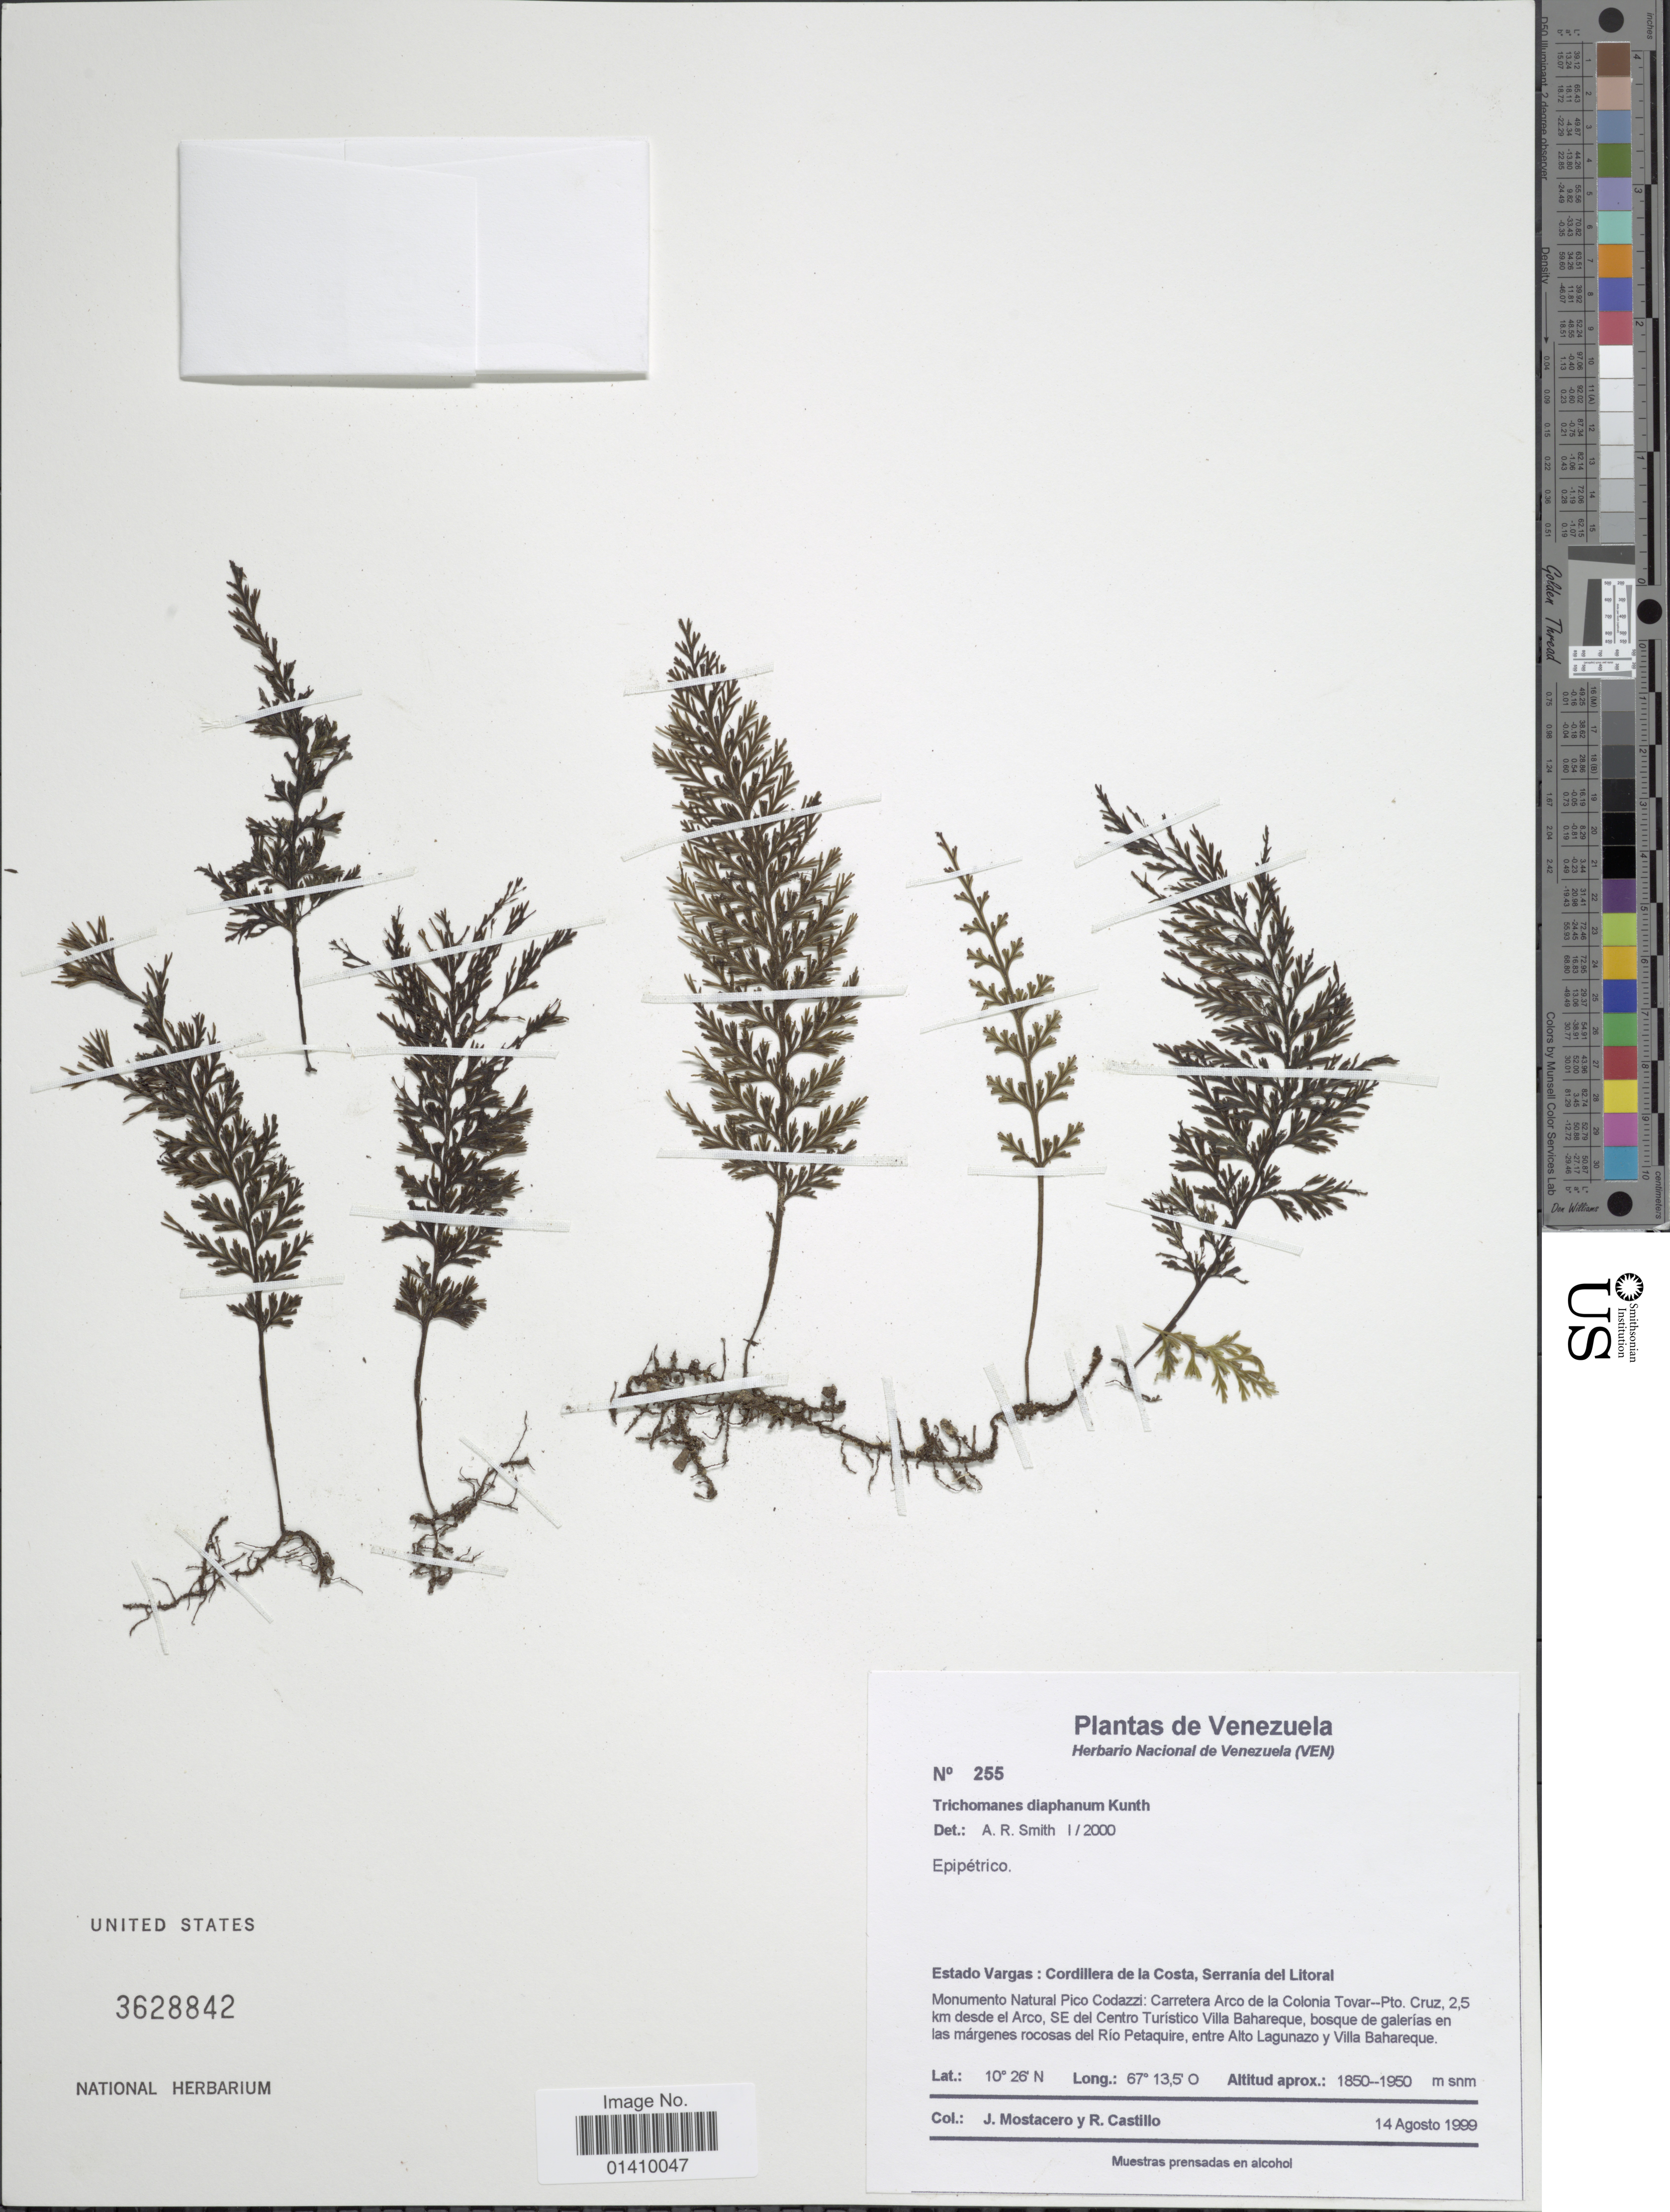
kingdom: Plantae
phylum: Tracheophyta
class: Polypodiopsida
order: Hymenophyllales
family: Hymenophyllaceae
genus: Polyphlebium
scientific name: Polyphlebium diaphanum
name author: (Kunth) Ebihara & Dubuisson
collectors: J. Mostacero & R. Castillo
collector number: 255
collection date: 1999-08-14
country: Venezuela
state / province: Vargas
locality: Estado Vargas: Cordillera de la Costa Serrania del Litoral monumento natural Pico Codazzi: Carretera Arco de la Colonia Tovar Pto Cruz 2.5 km desde el Arco SE del Centro Turistico Villa Bahereque , bosque de galerias en las margenes rocosas del Rio Petaquire entre Alto Lagunazo y Villa Bahereque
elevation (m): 1850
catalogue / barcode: US 3628842